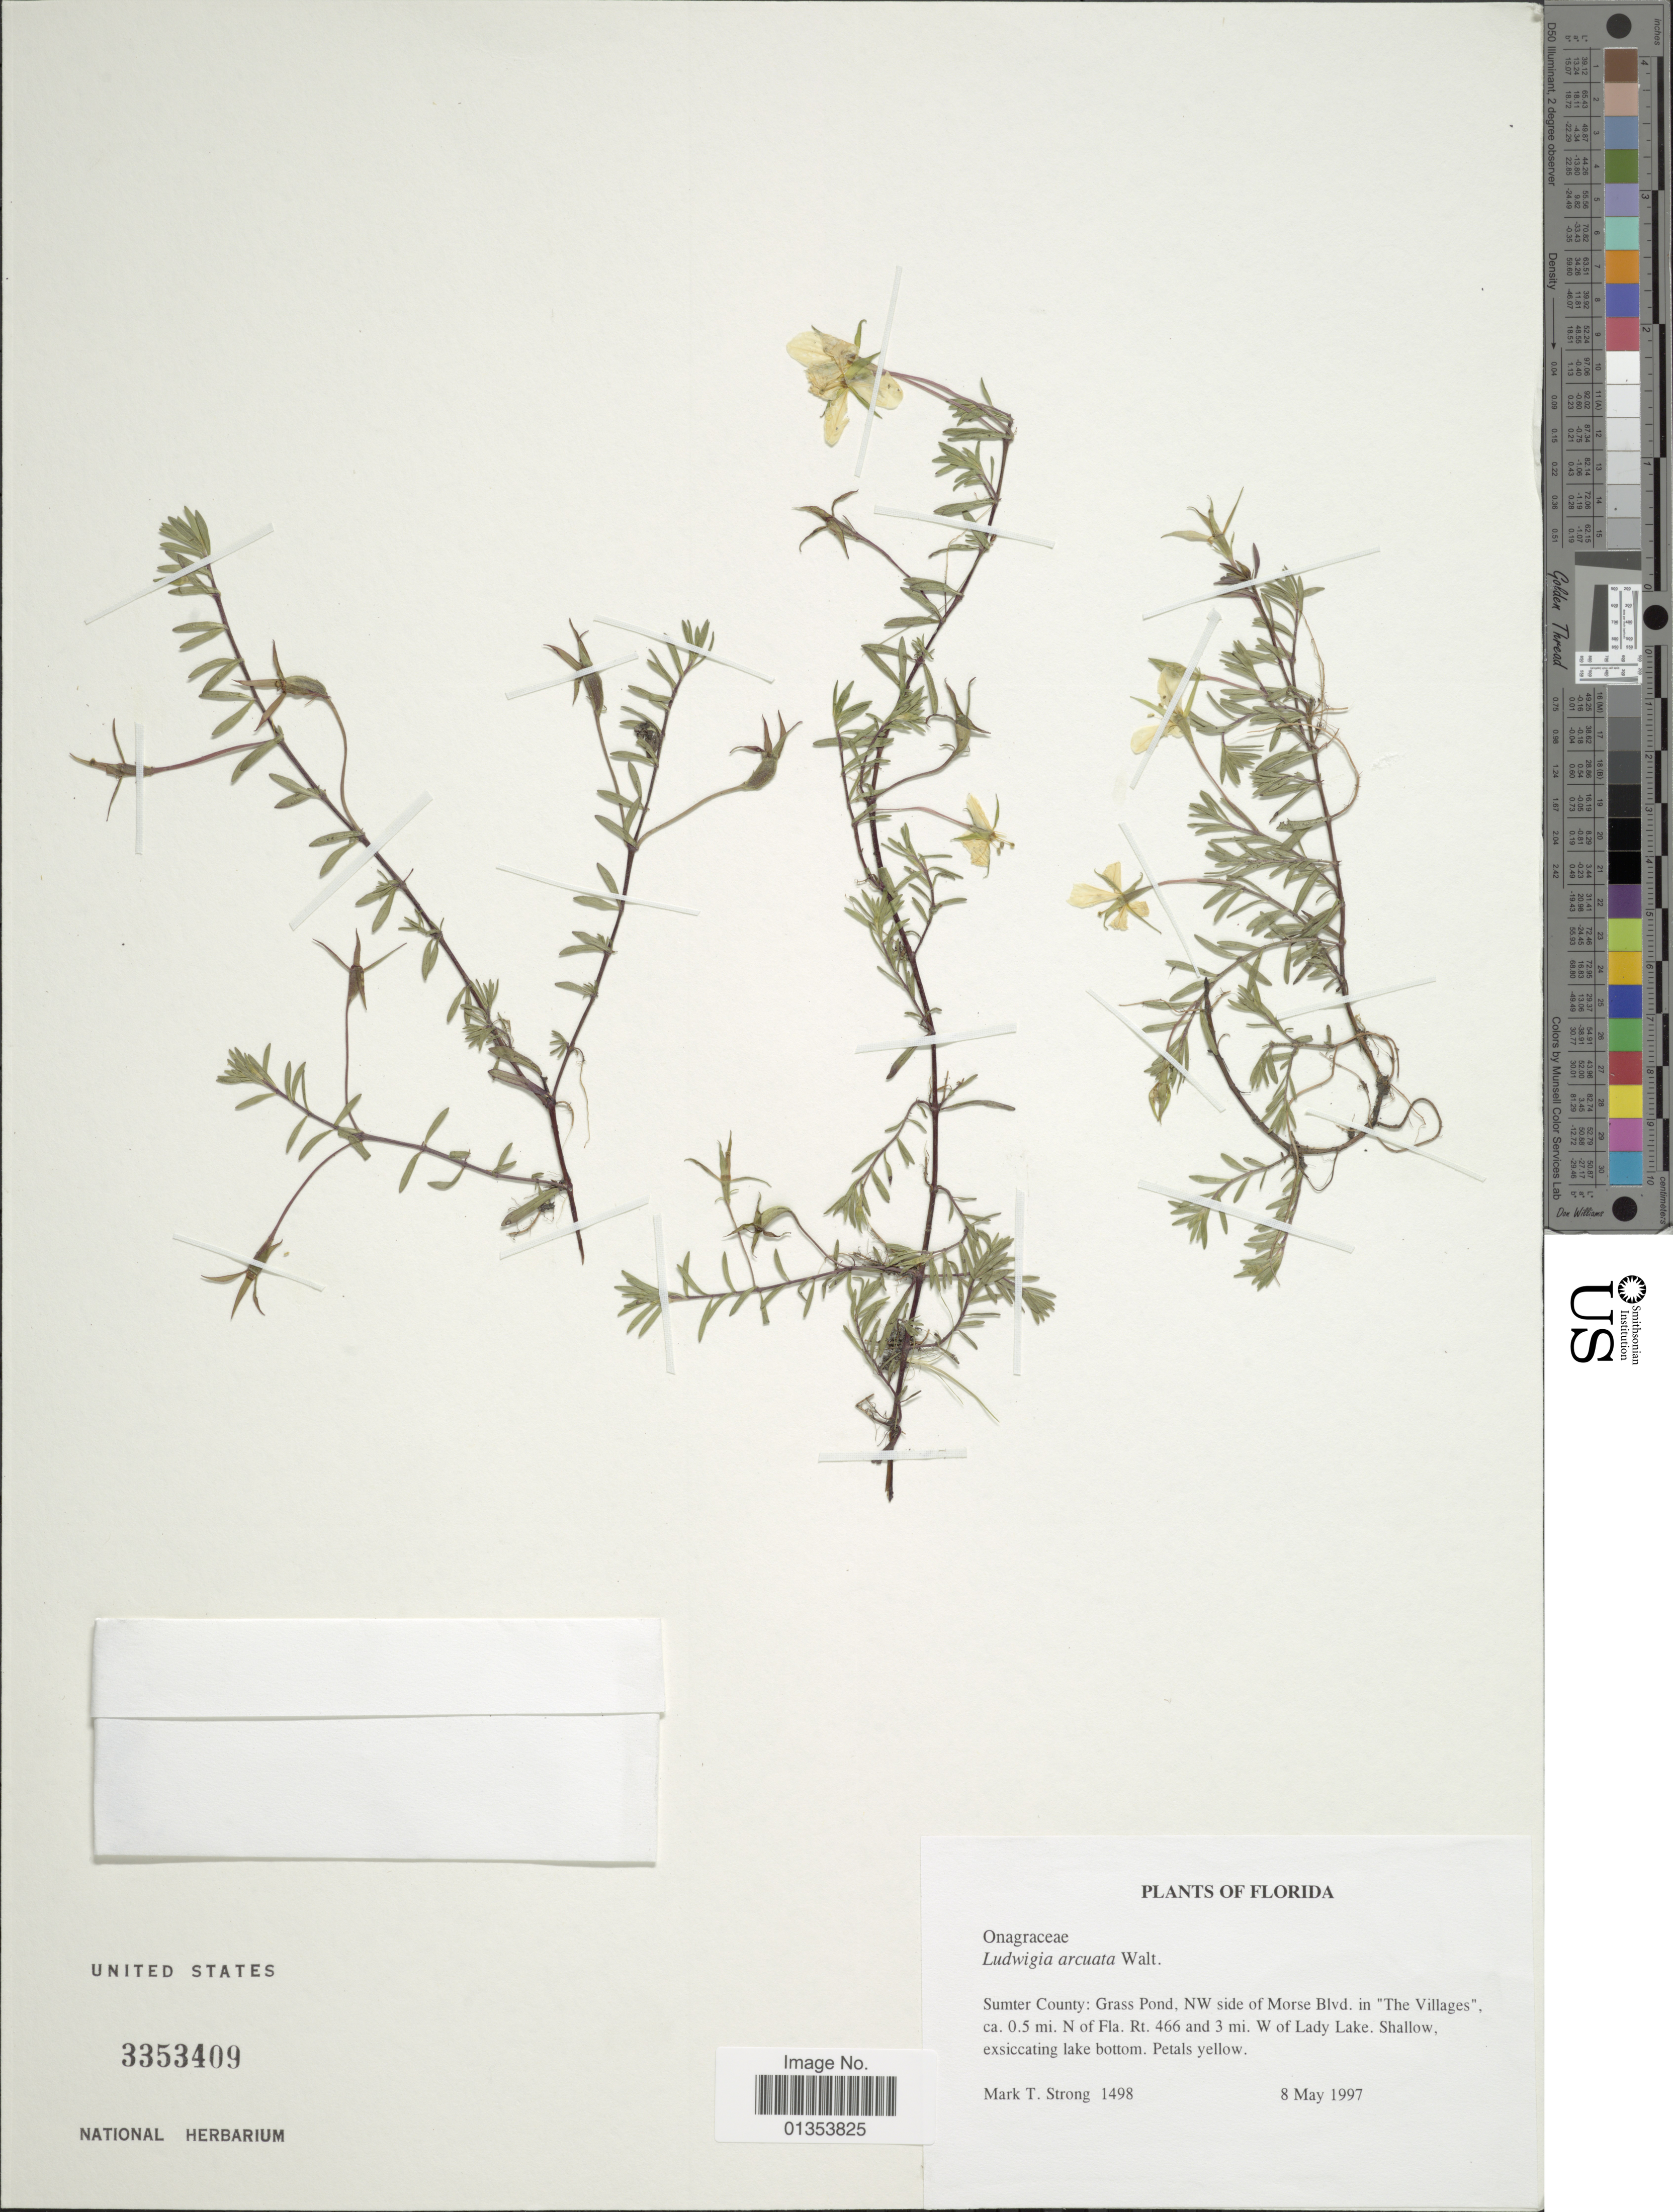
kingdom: Plantae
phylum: Tracheophyta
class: Magnoliopsida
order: Myrtales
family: Onagraceae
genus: Ludwigia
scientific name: Ludwigia arcuata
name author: Walter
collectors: M. T. Strong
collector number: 1498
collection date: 1997-05-08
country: United States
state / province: Florida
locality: Sumter County: Grass Pond, NW side of Morse Blvd. in "The Villages", ca. 0.5 mi. N of Fla.Rt. 466 and 3 mi. W of Lady Lake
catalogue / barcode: US 3353409